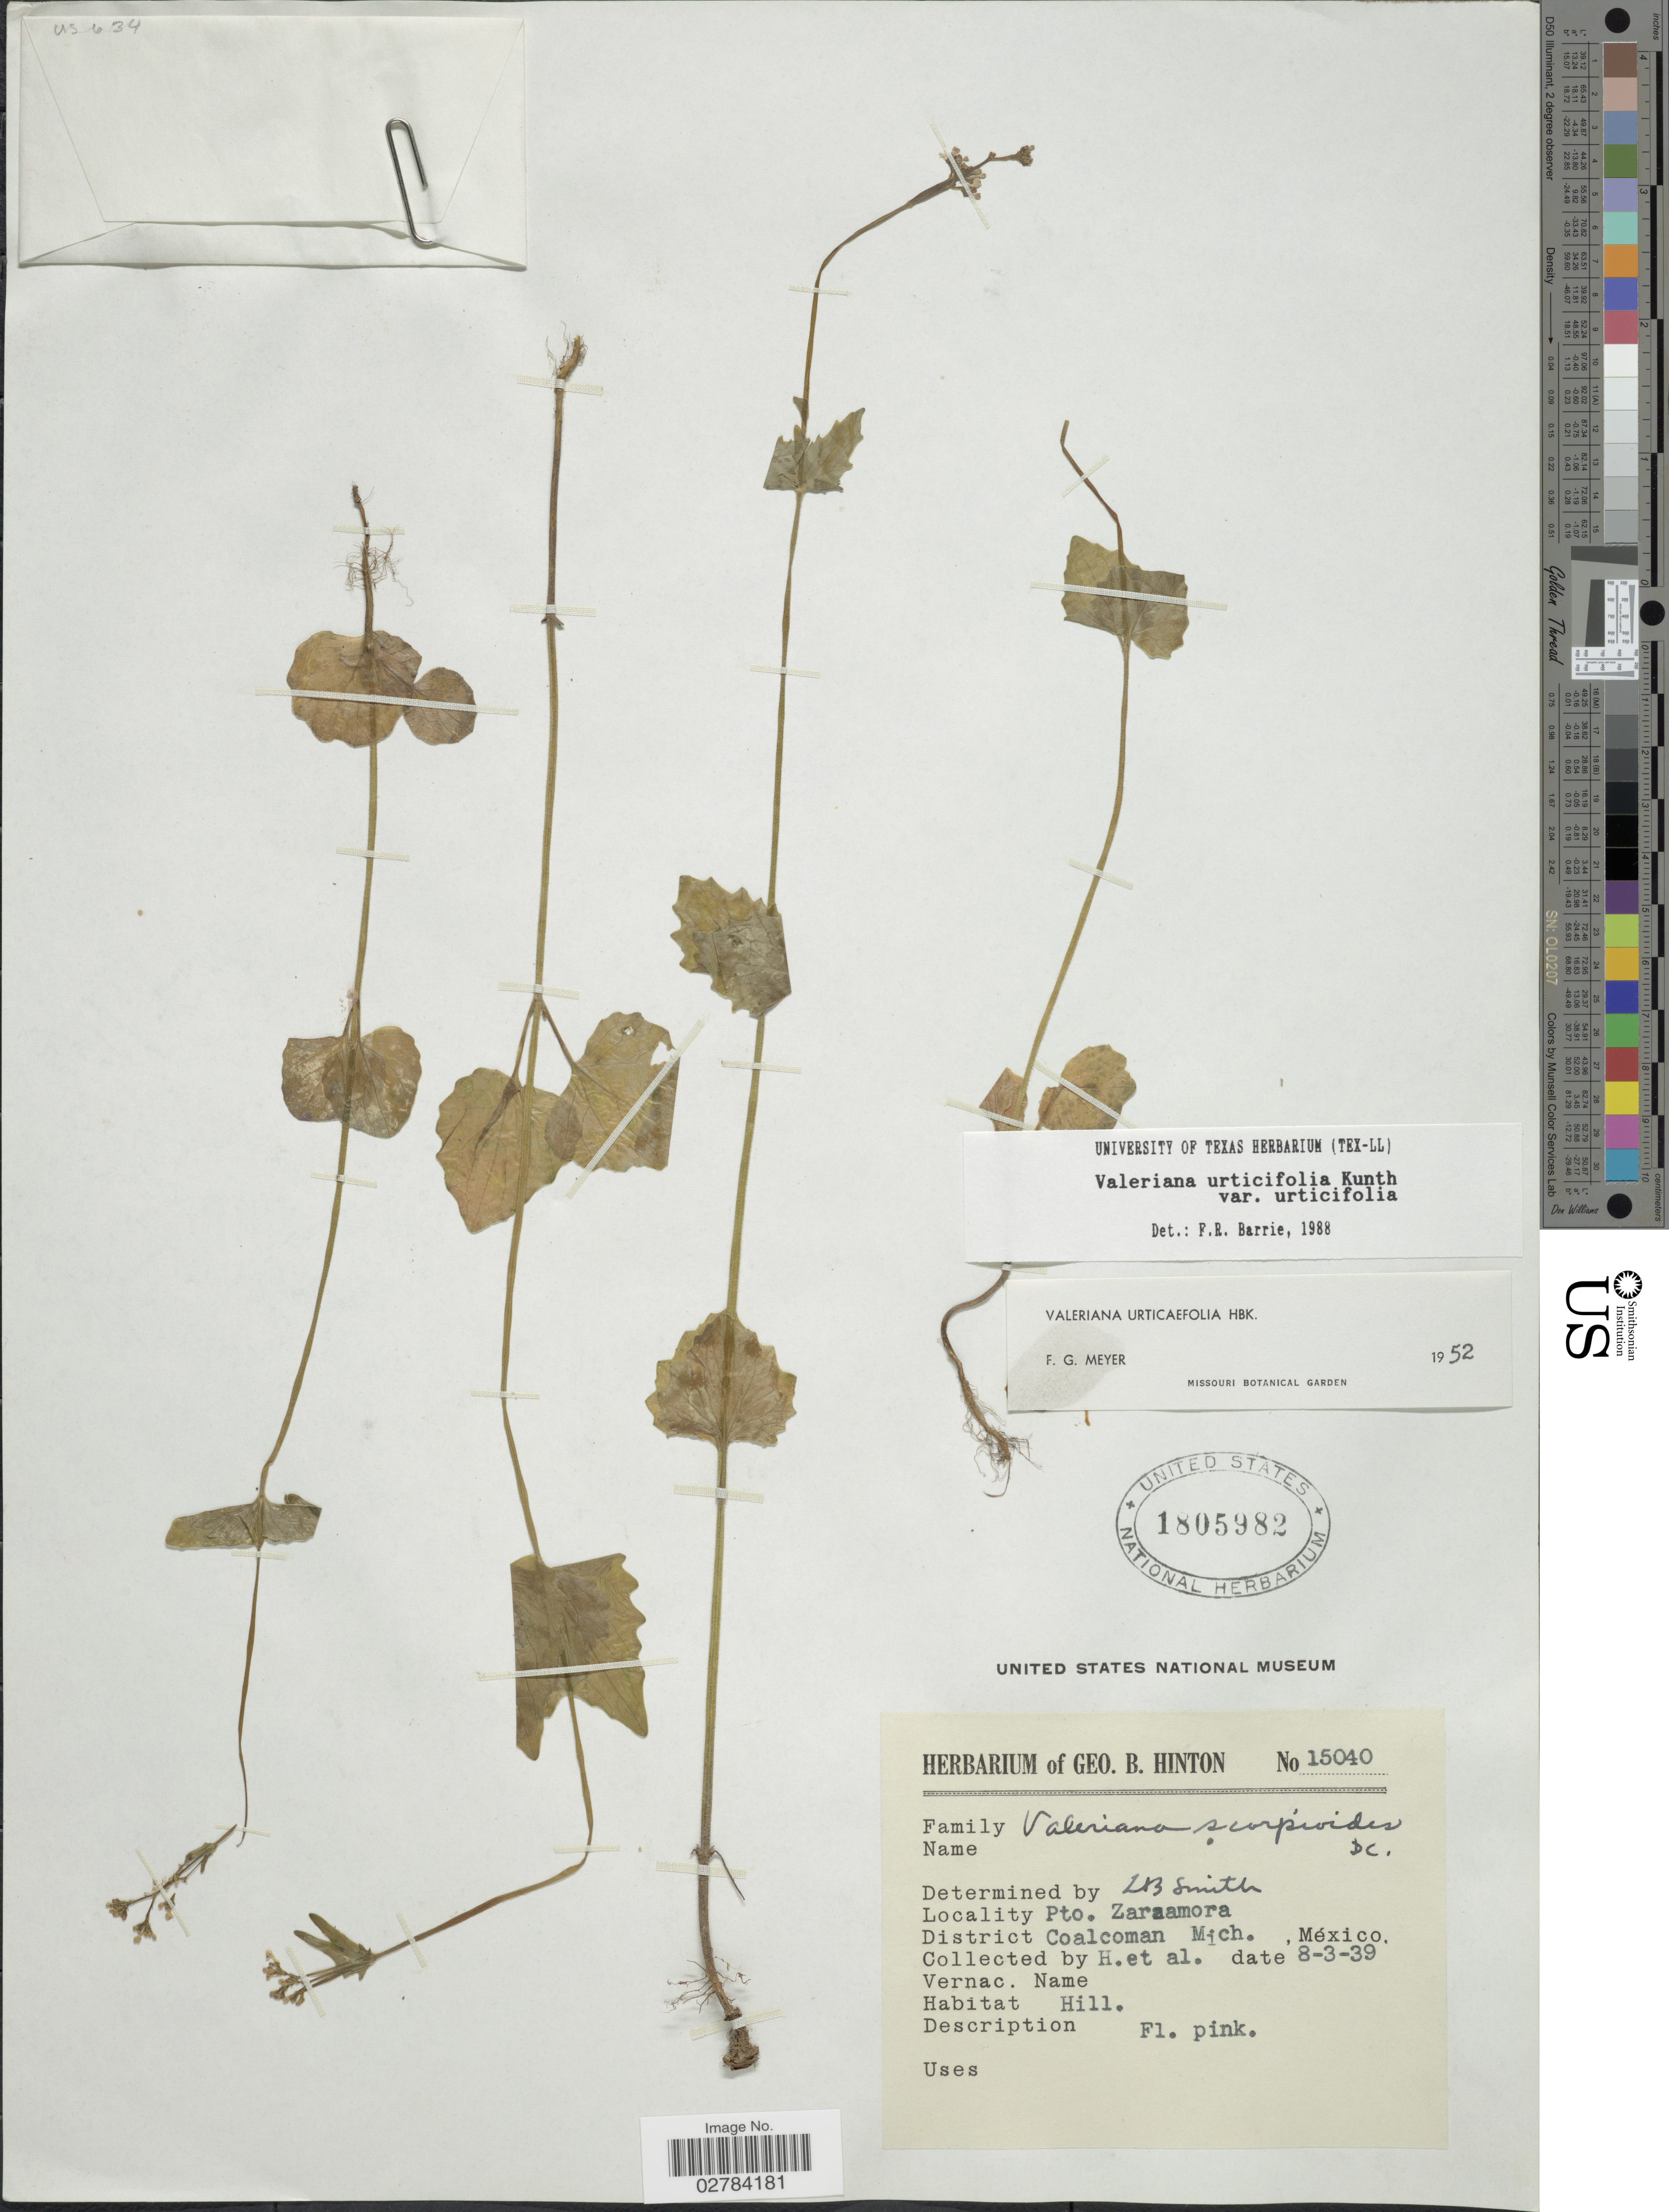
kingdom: Plantae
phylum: Tracheophyta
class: Magnoliopsida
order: Dipsacales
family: Caprifoliaceae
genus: Valeriana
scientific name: Valeriana urticifolia var. urticifolia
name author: Kunth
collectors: G. B. Hinton & et al.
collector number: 15040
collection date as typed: Transcribed d/m/y: 8/3/39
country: Mexico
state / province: Michoacán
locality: Pto. Zarzamora, District Coalcoman.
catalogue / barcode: US 1805982